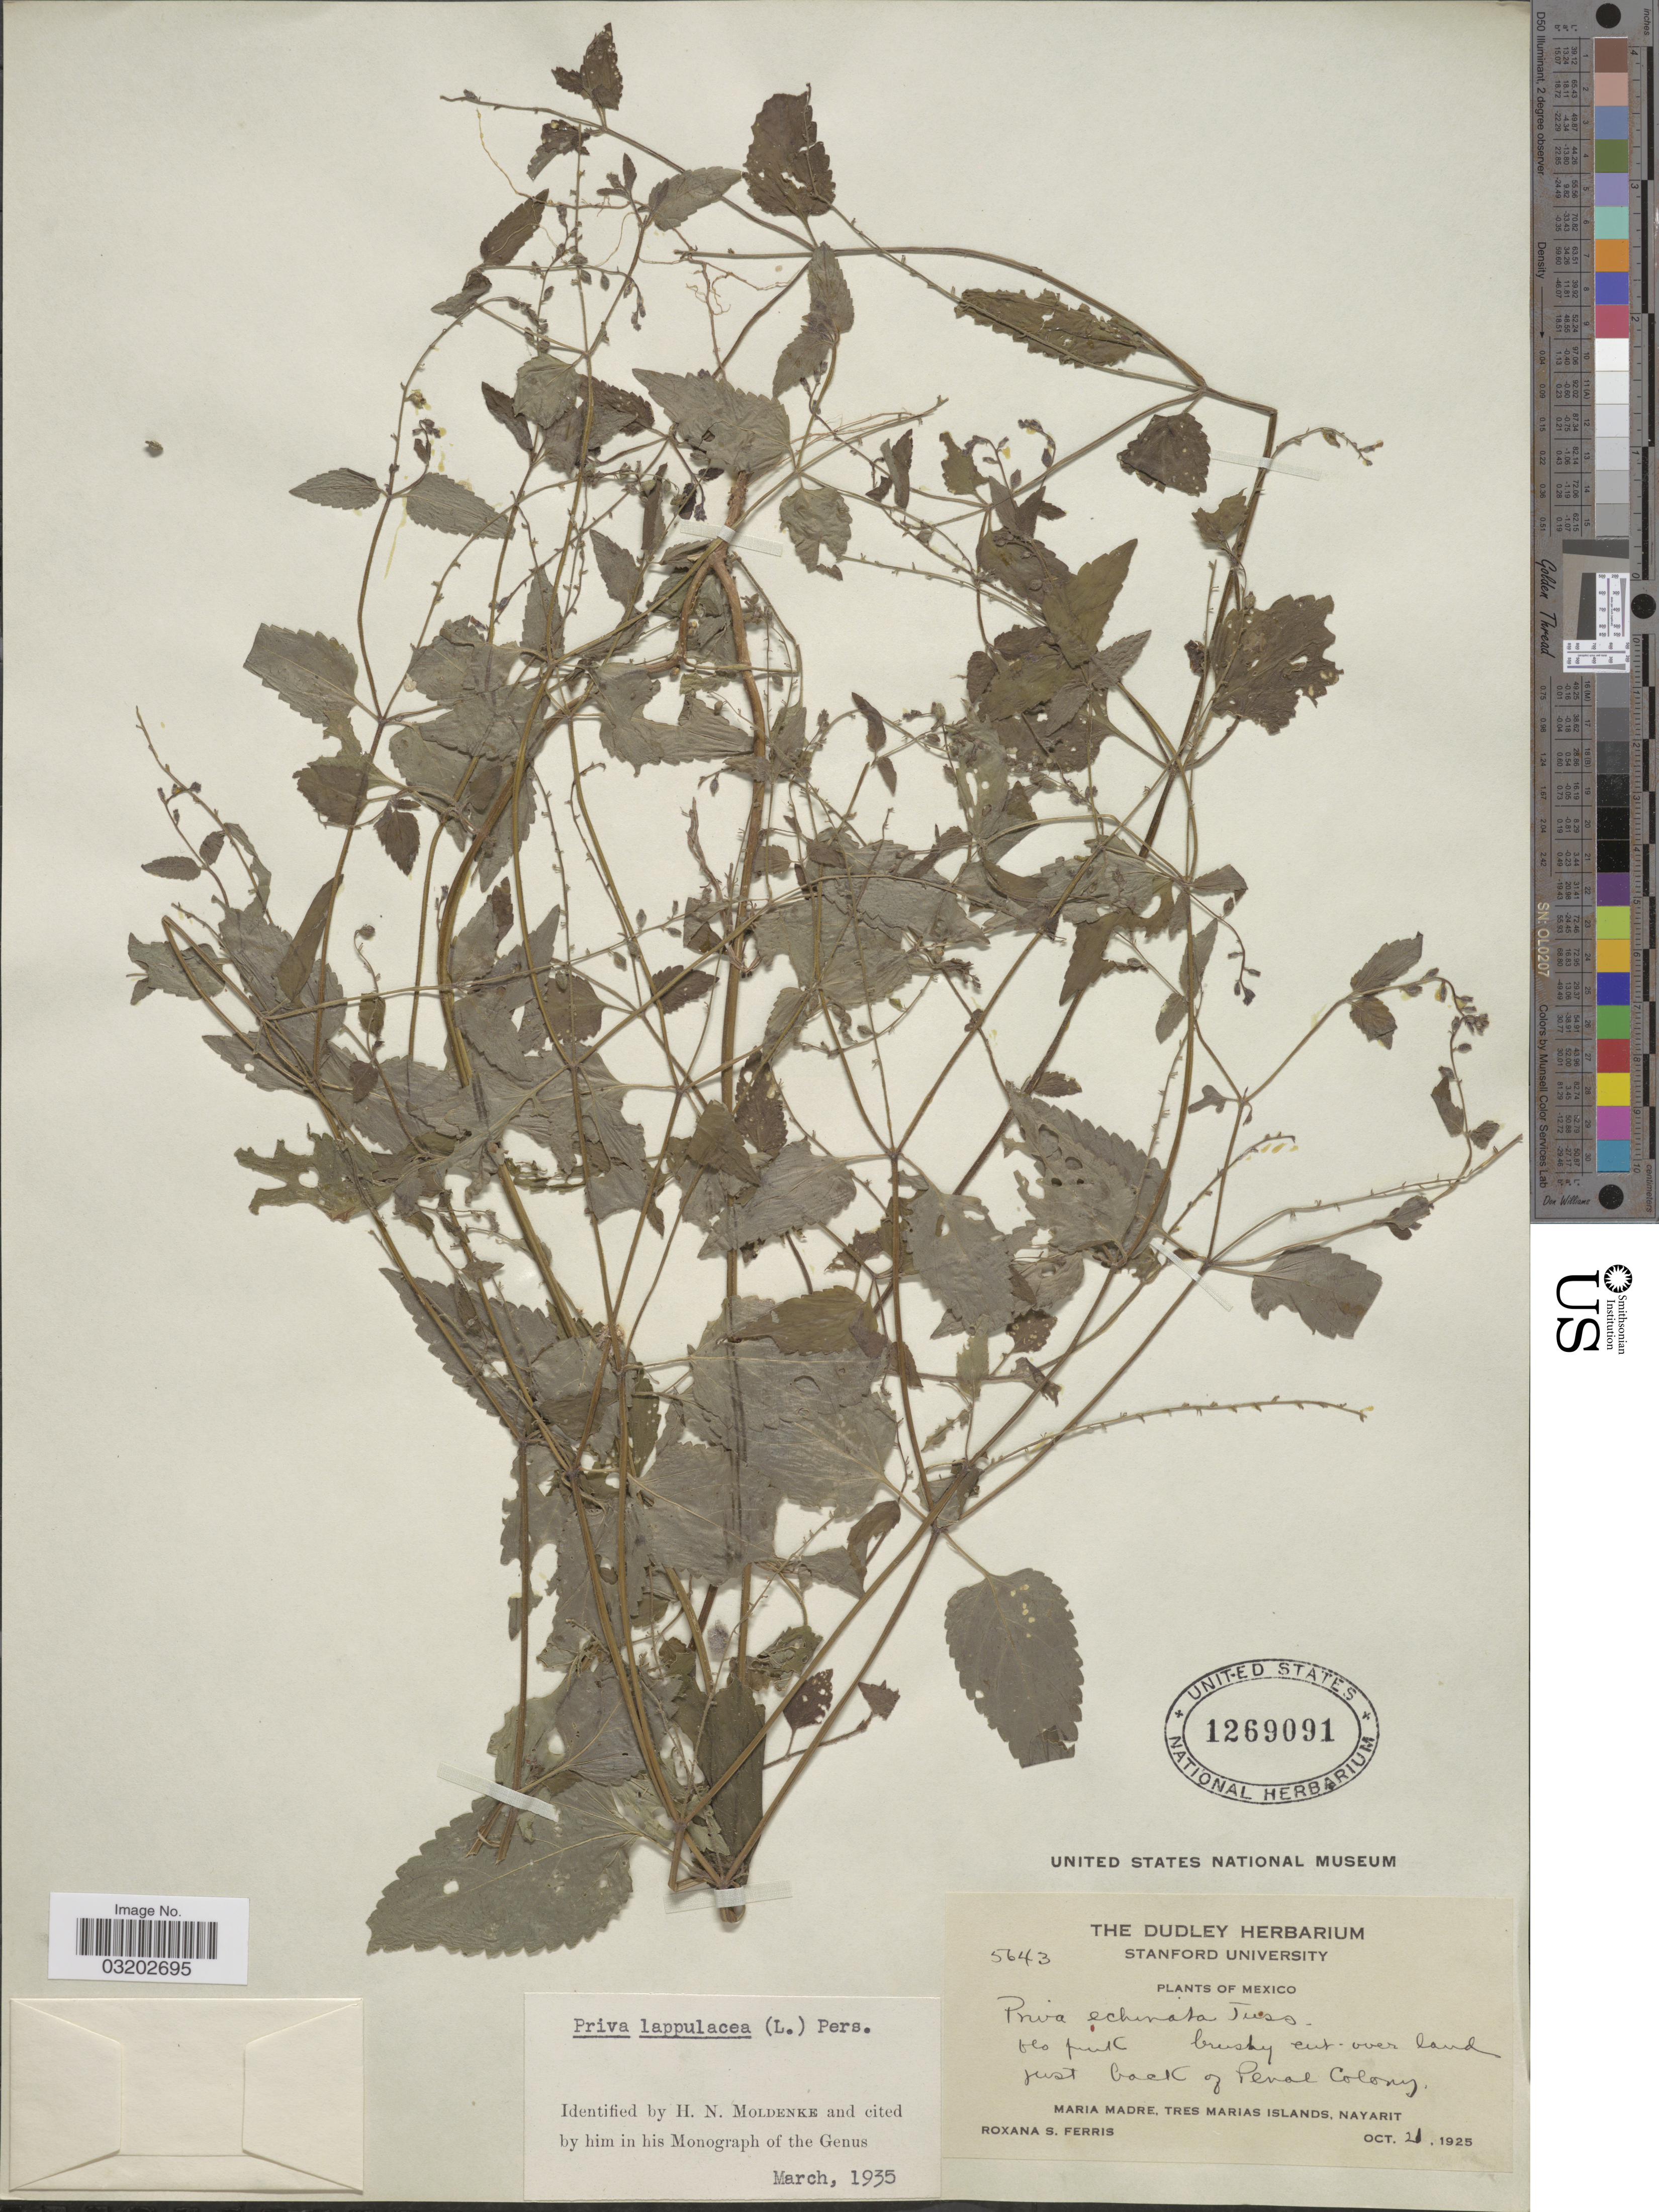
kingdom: Plantae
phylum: Tracheophyta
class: Magnoliopsida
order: Lamiales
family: Verbenaceae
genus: Priva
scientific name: Priva lappulacea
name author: (L.) Pers.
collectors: R. S. Ferris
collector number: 5643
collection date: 1925-10-21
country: Mexico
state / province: Nayarit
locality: Just back of Penal Colony. Maria Madre, Tres Marias Islands.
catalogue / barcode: US 1269091